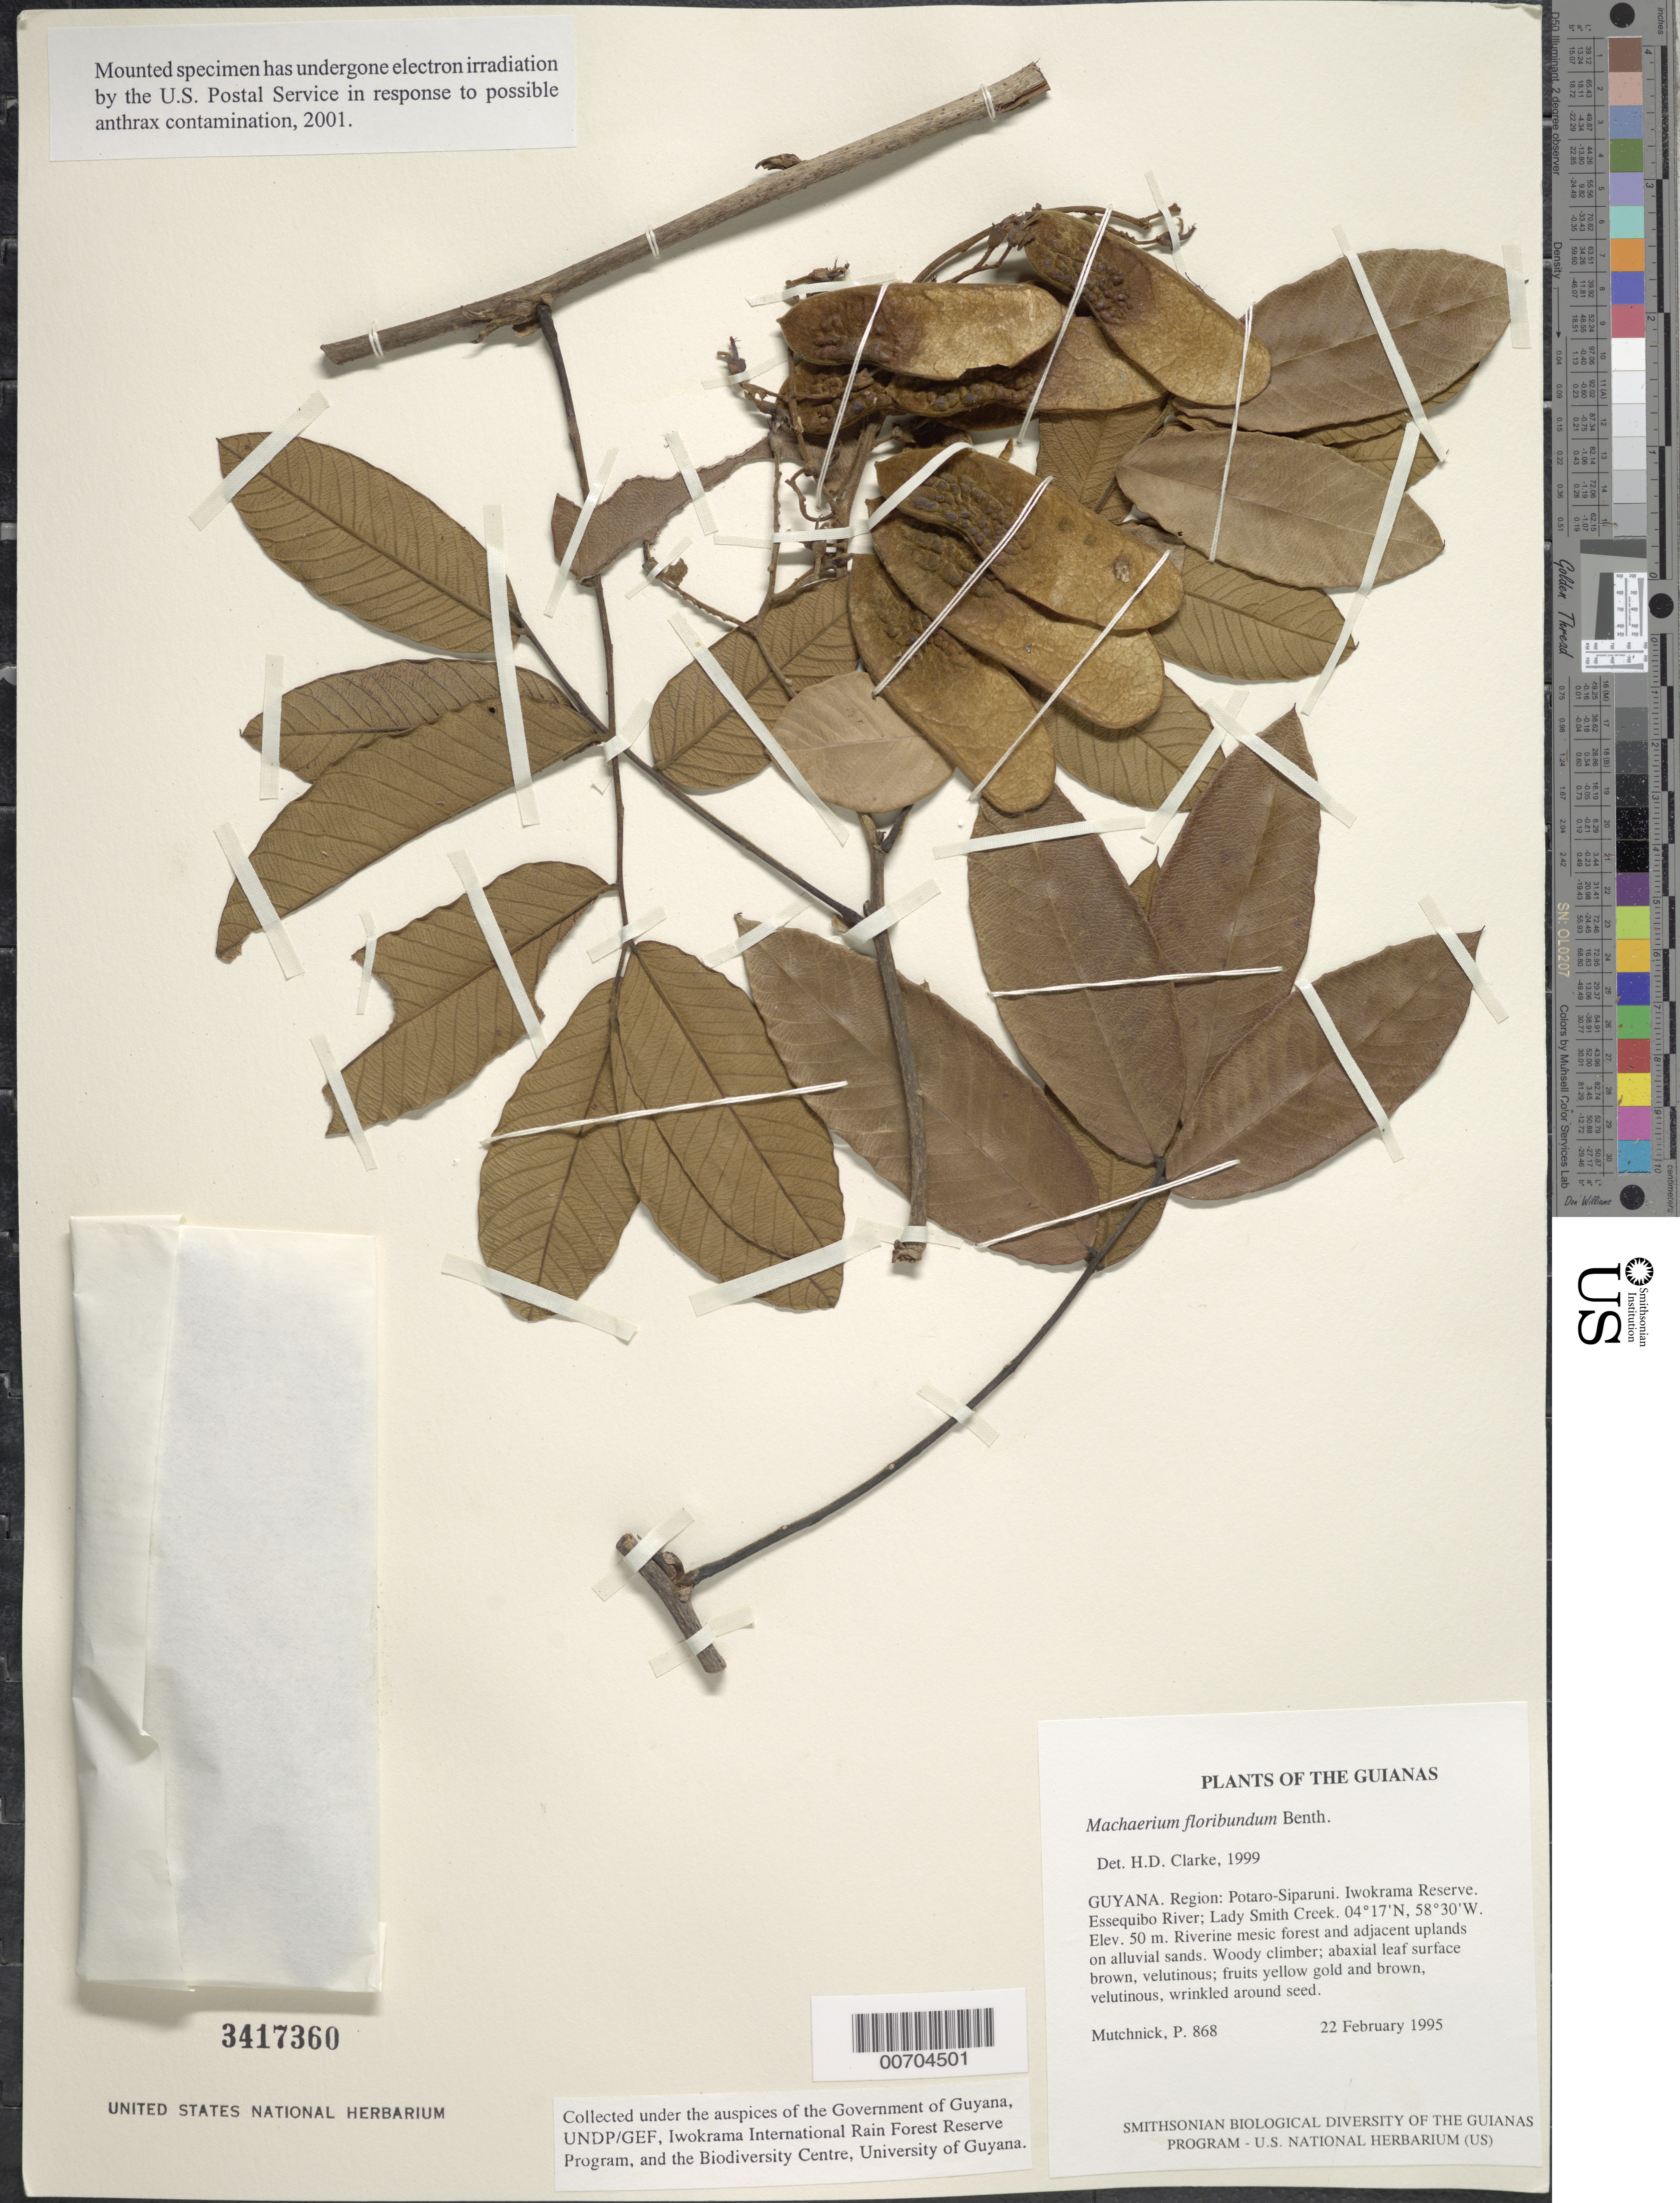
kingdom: Plantae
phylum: Tracheophyta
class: Magnoliopsida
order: Fabales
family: Fabaceae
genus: Machaerium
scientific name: Machaerium floribundum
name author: Benth.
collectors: P. Mutchnick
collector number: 868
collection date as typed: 22 February 1995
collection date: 1995-02-22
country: Guyana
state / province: Potaro-Siparuni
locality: Iwokrama Reserve. Essequibo River; Lady Smith Creek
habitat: Riverine mesic forest and adjacent uplands on alluvial sands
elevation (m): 50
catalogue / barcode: US 3417360